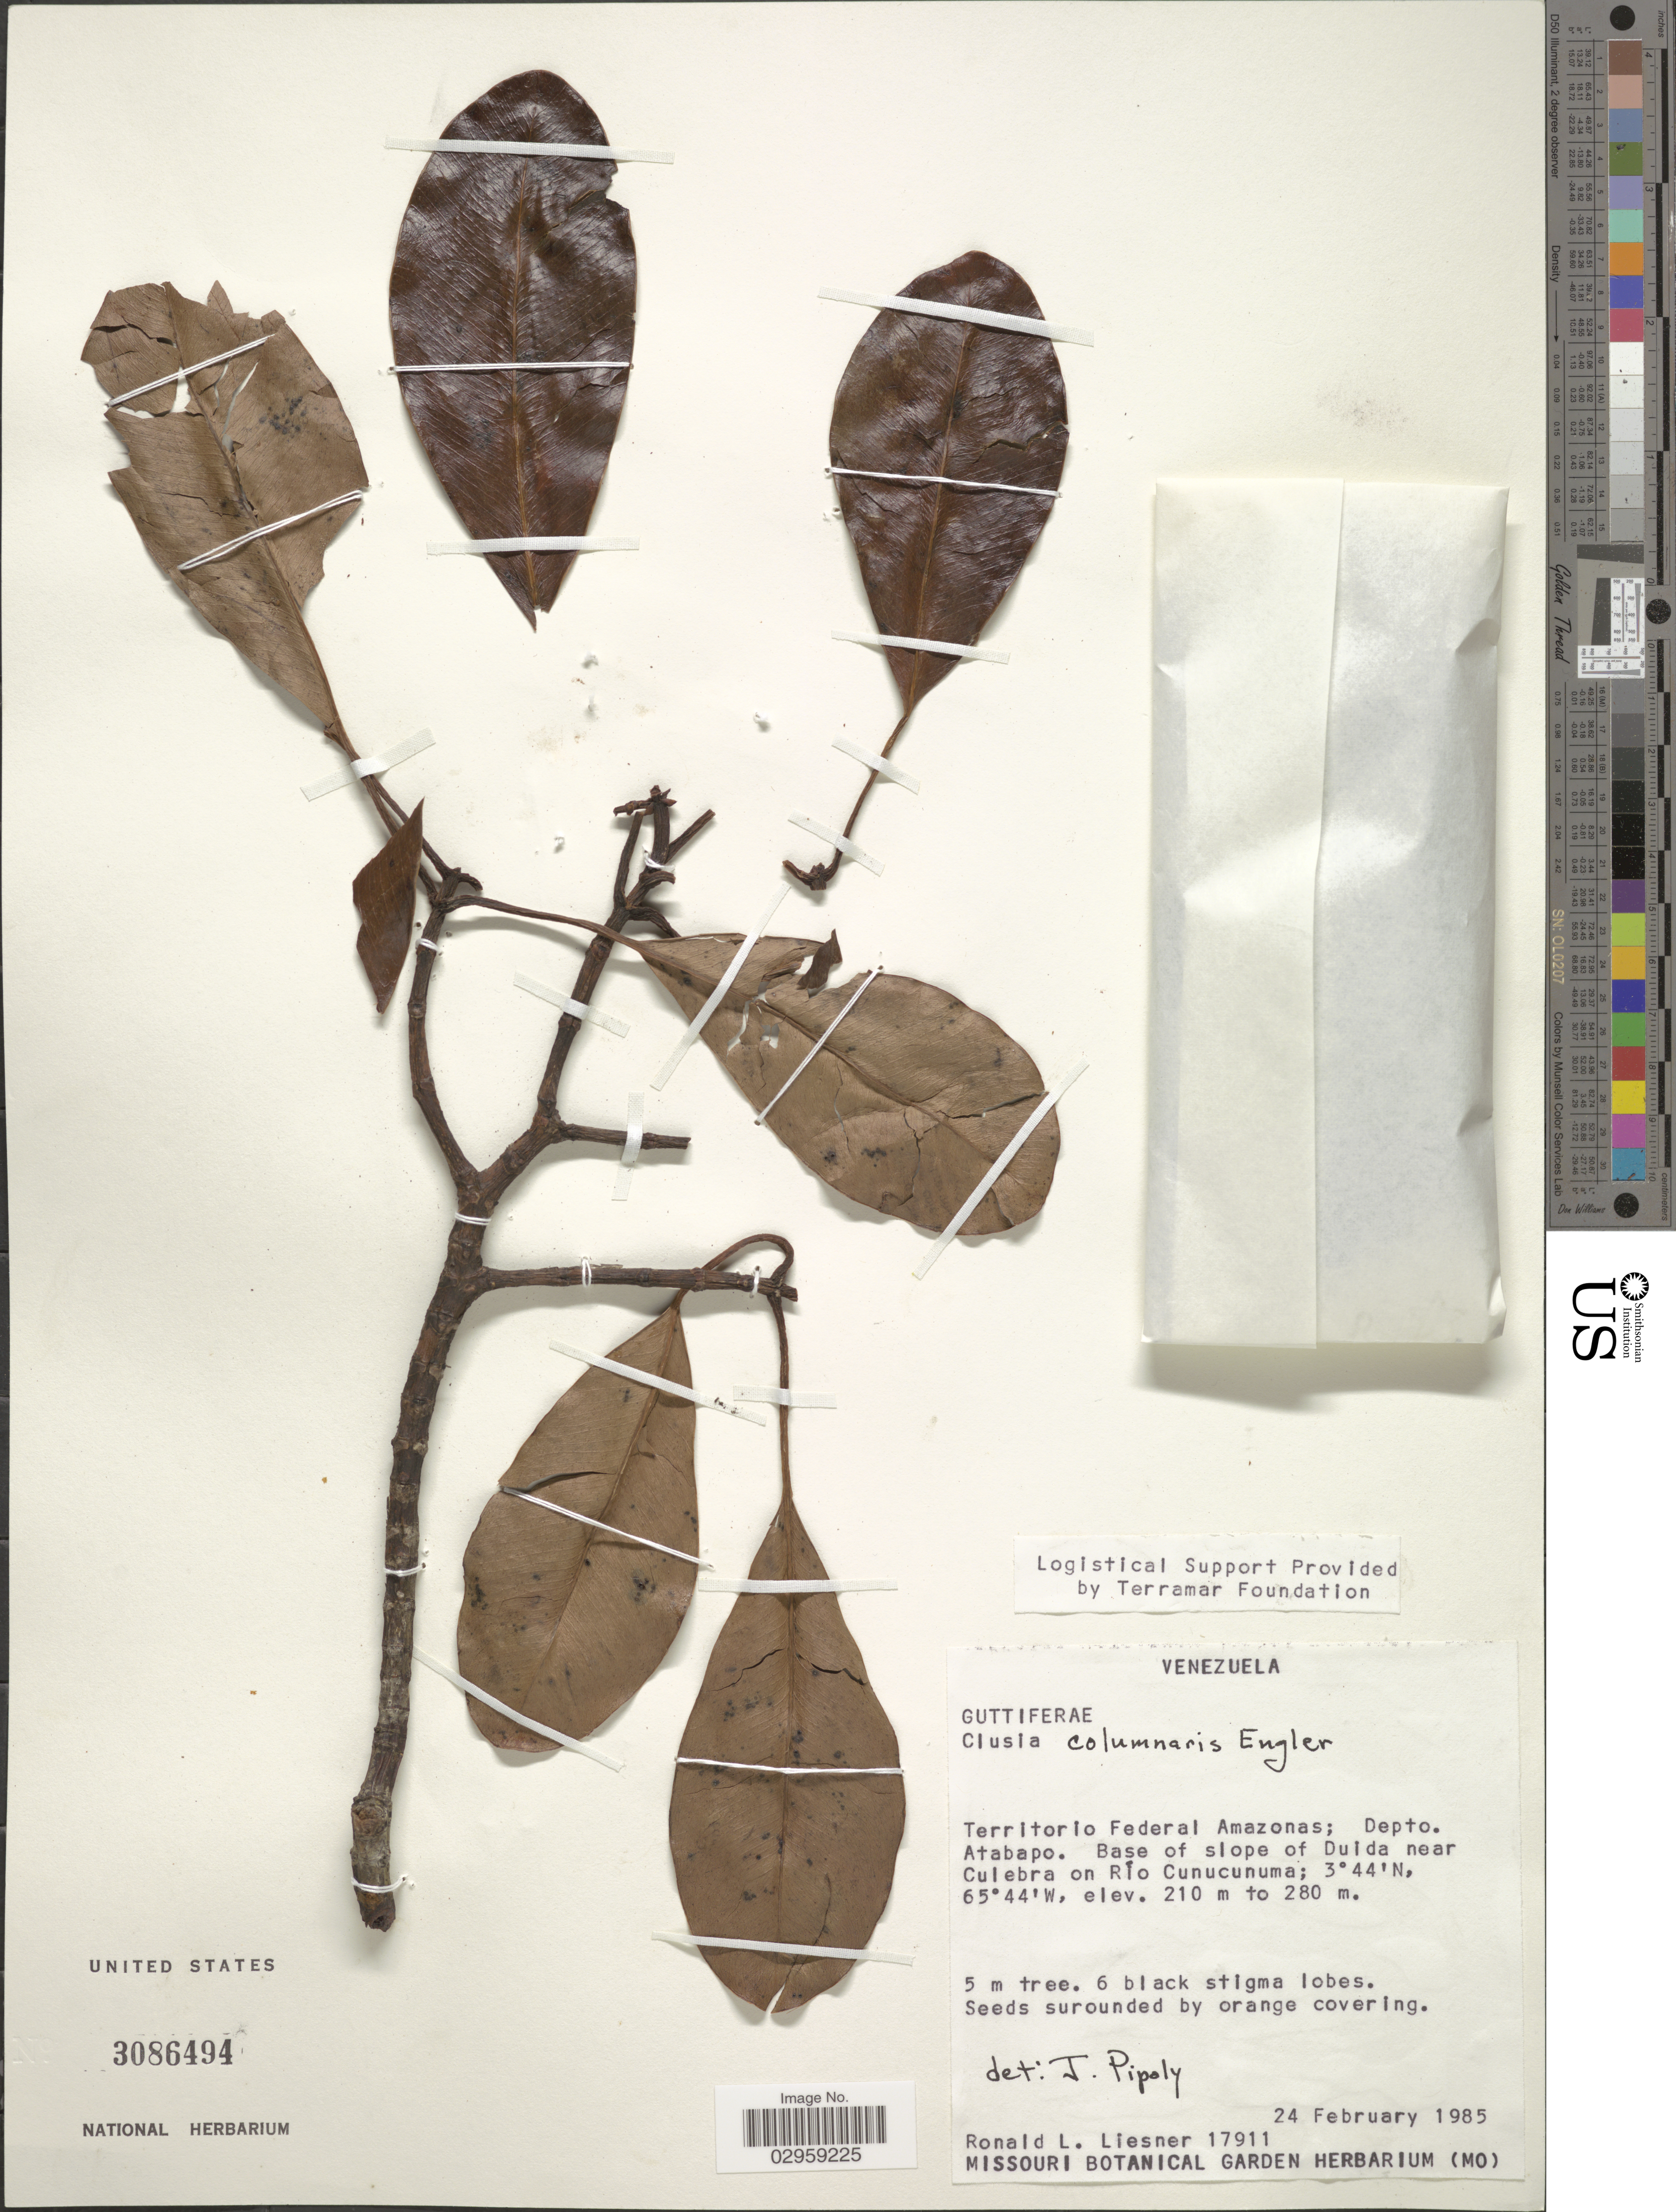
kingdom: Plantae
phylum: Tracheophyta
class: Magnoliopsida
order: Malpighiales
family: Clusiaceae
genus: Clusia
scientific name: Clusia columnaris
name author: Engl.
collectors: R. L. Liesner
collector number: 17911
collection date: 1985-02-24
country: Venezuela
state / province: Amazonas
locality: Territorio Federal Amazonas; Depto Atabapo. Base of slope of Duida near Culebra on Río Cunucunuma.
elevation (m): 210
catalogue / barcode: US 3086494